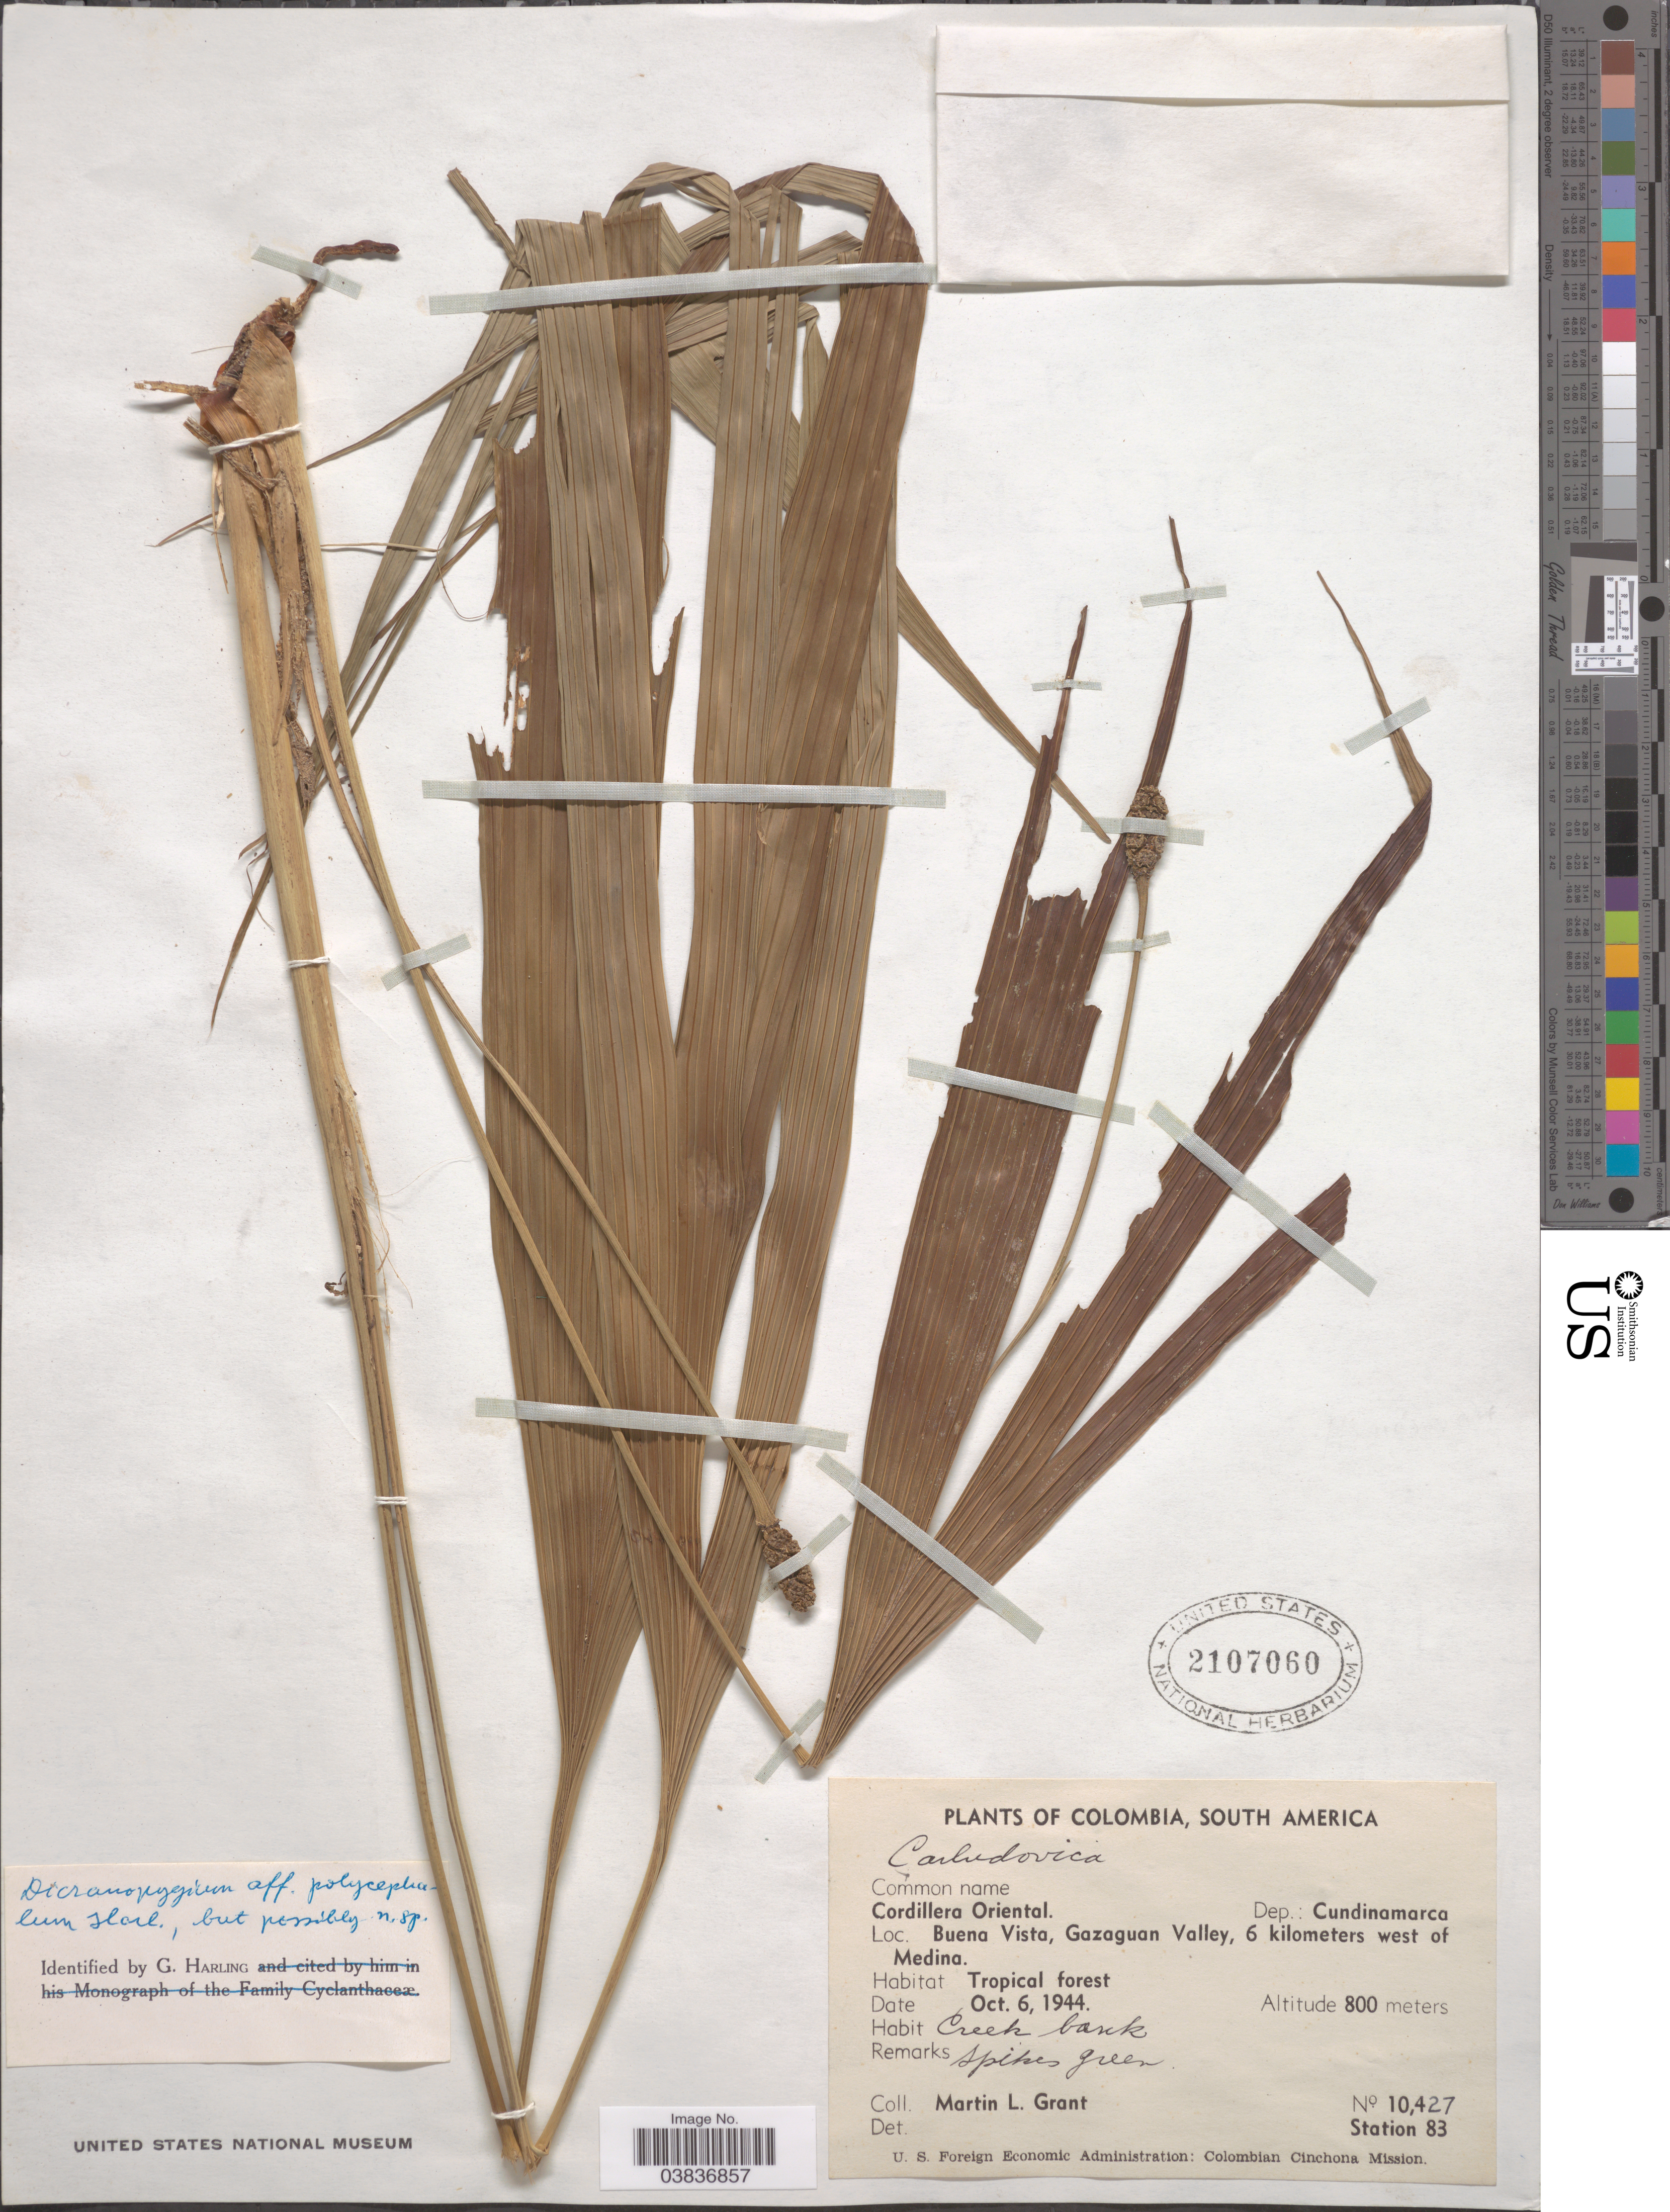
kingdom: Plantae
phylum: Tracheophyta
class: Liliopsida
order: Pandanales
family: Cyclanthaceae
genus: Dicranopygium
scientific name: Dicranopygium polycephalum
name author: Harling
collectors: M. L. Grant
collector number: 10427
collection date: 1944-10-06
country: Colombia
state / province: Cundinamarca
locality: Cordillera Oriental. Dep.: Cundinamarca. Buena Vista, Gazaguan Valley, 6 kilometers west of Medina. Station 83.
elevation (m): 800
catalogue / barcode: US 2107060